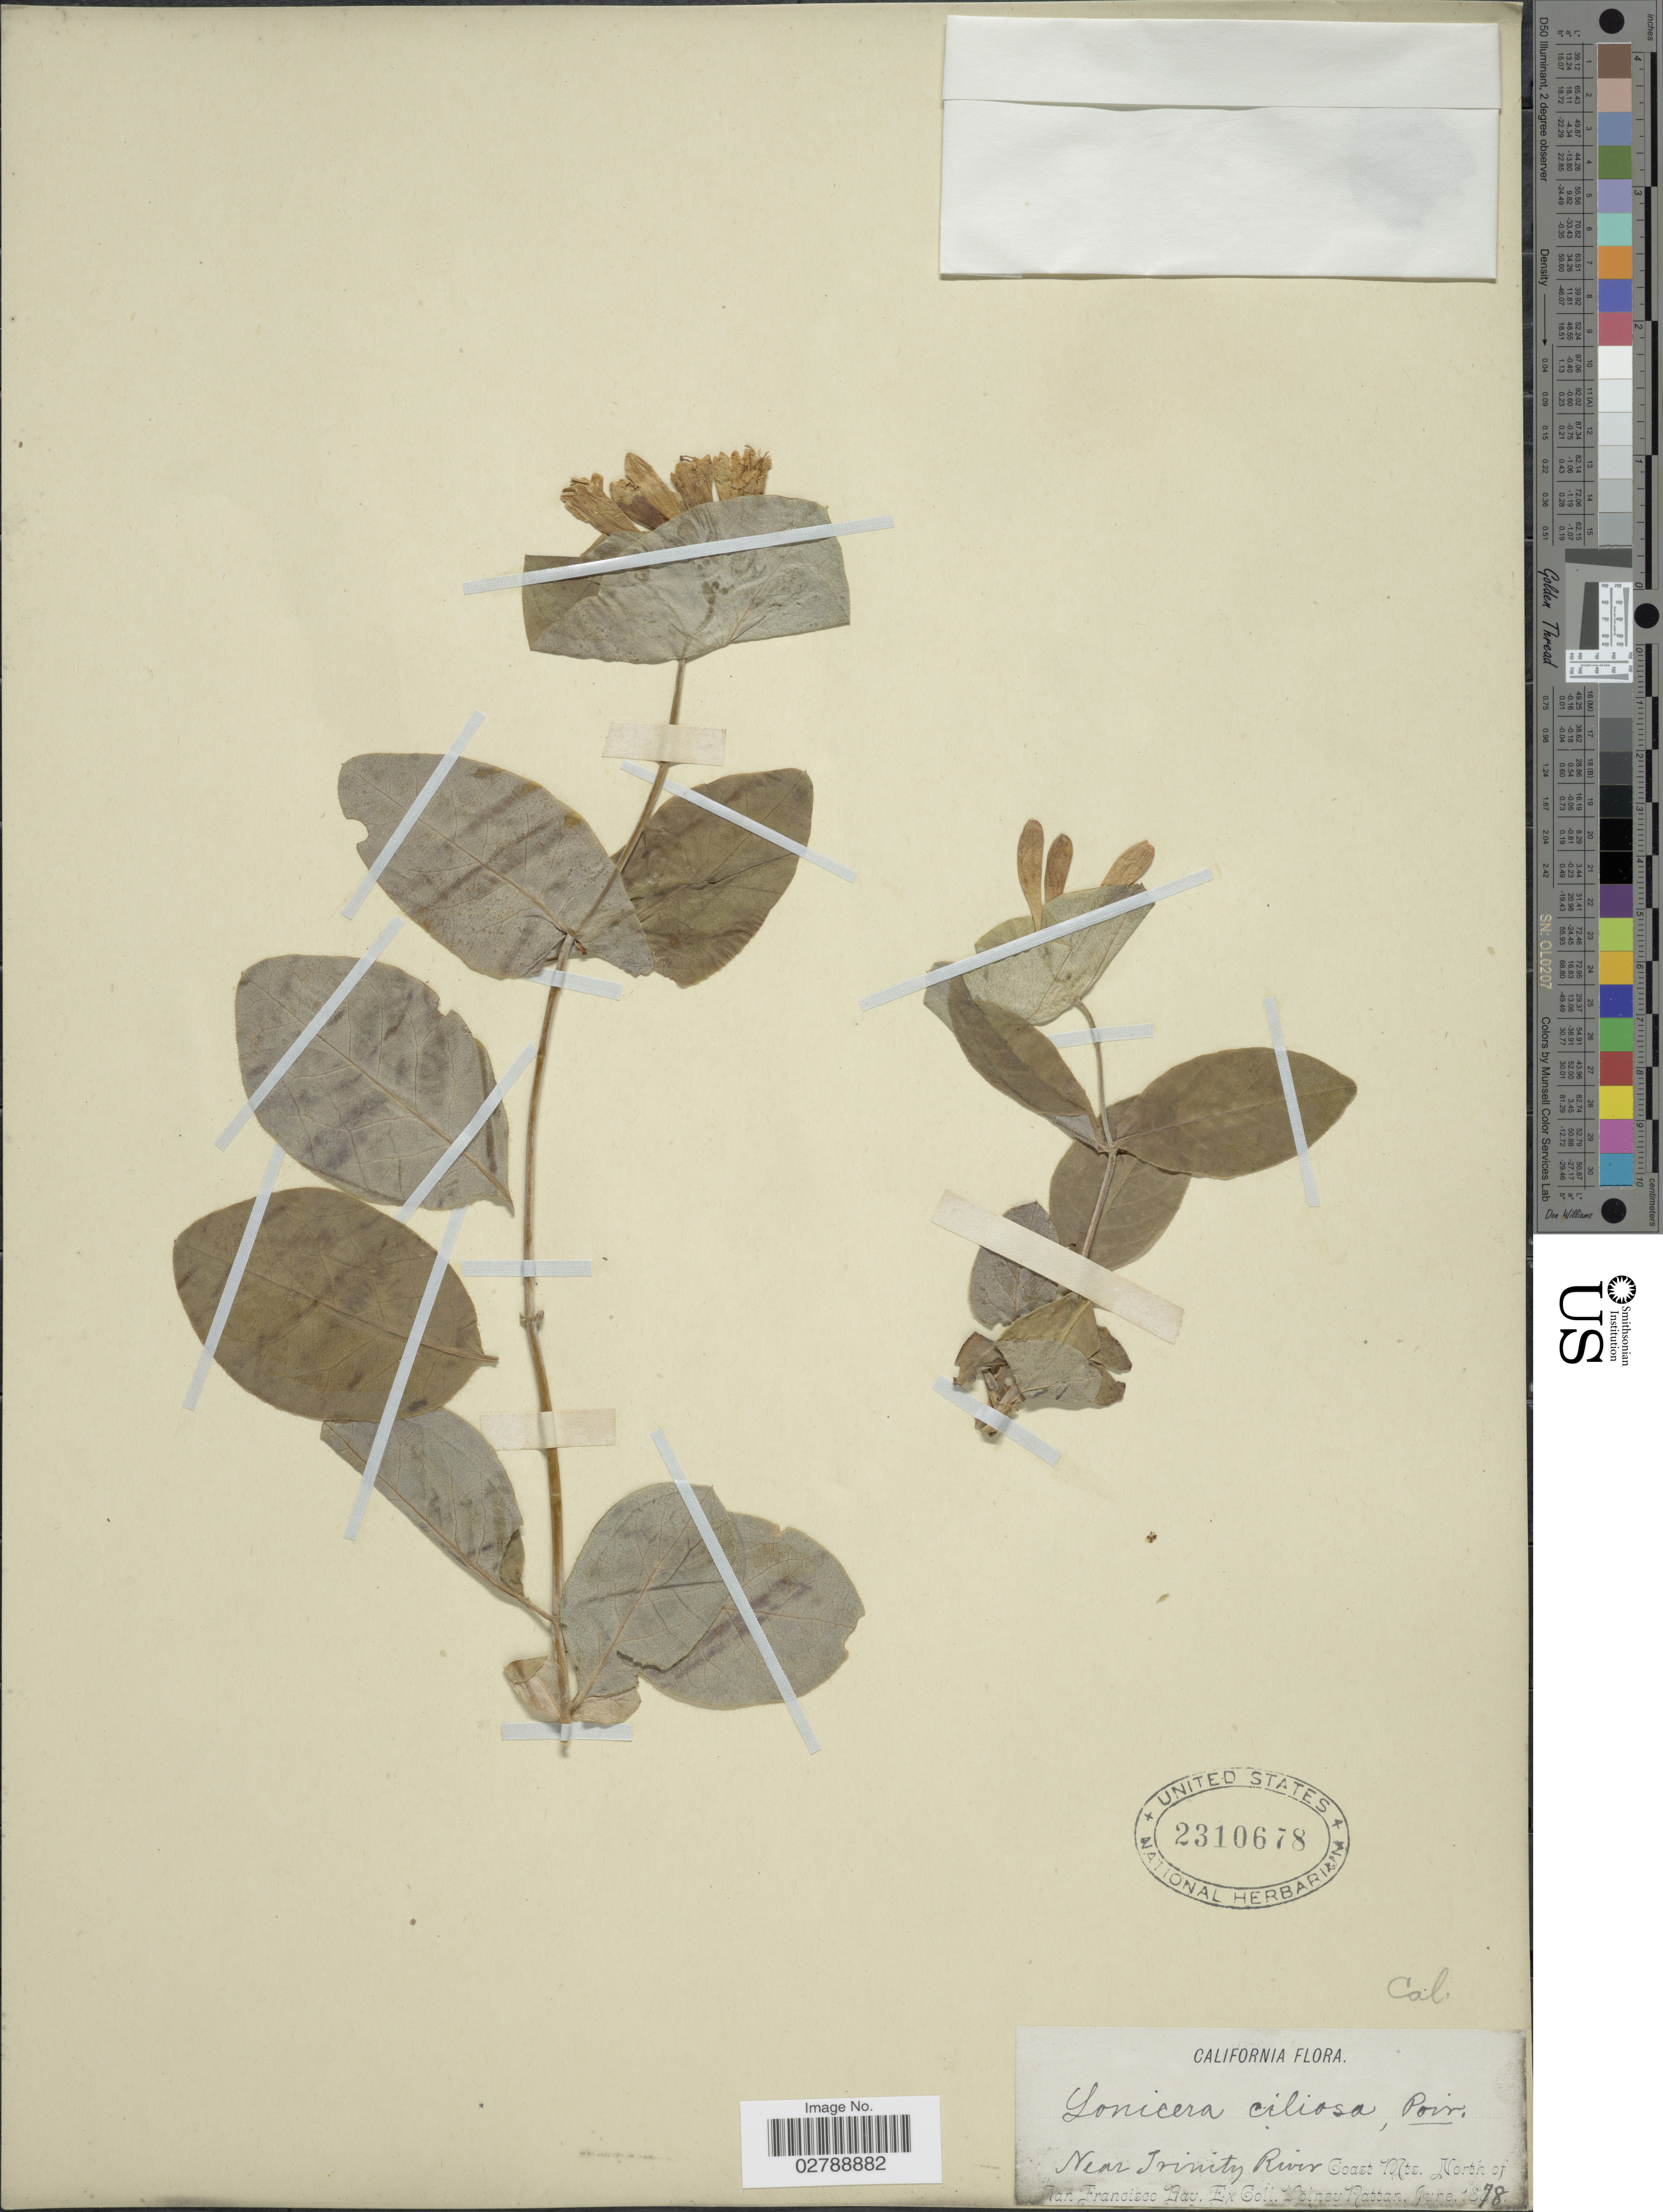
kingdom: Plantae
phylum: Tracheophyta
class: Magnoliopsida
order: Dipsacales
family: Caprifoliaceae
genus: Lonicera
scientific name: Lonicera ciliosa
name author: Poir.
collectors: V. Rattan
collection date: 1878-06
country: United States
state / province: California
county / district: San Francisco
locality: Near Trinity River Coast Mts. North of San Francisco Bay.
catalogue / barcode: US 2310678